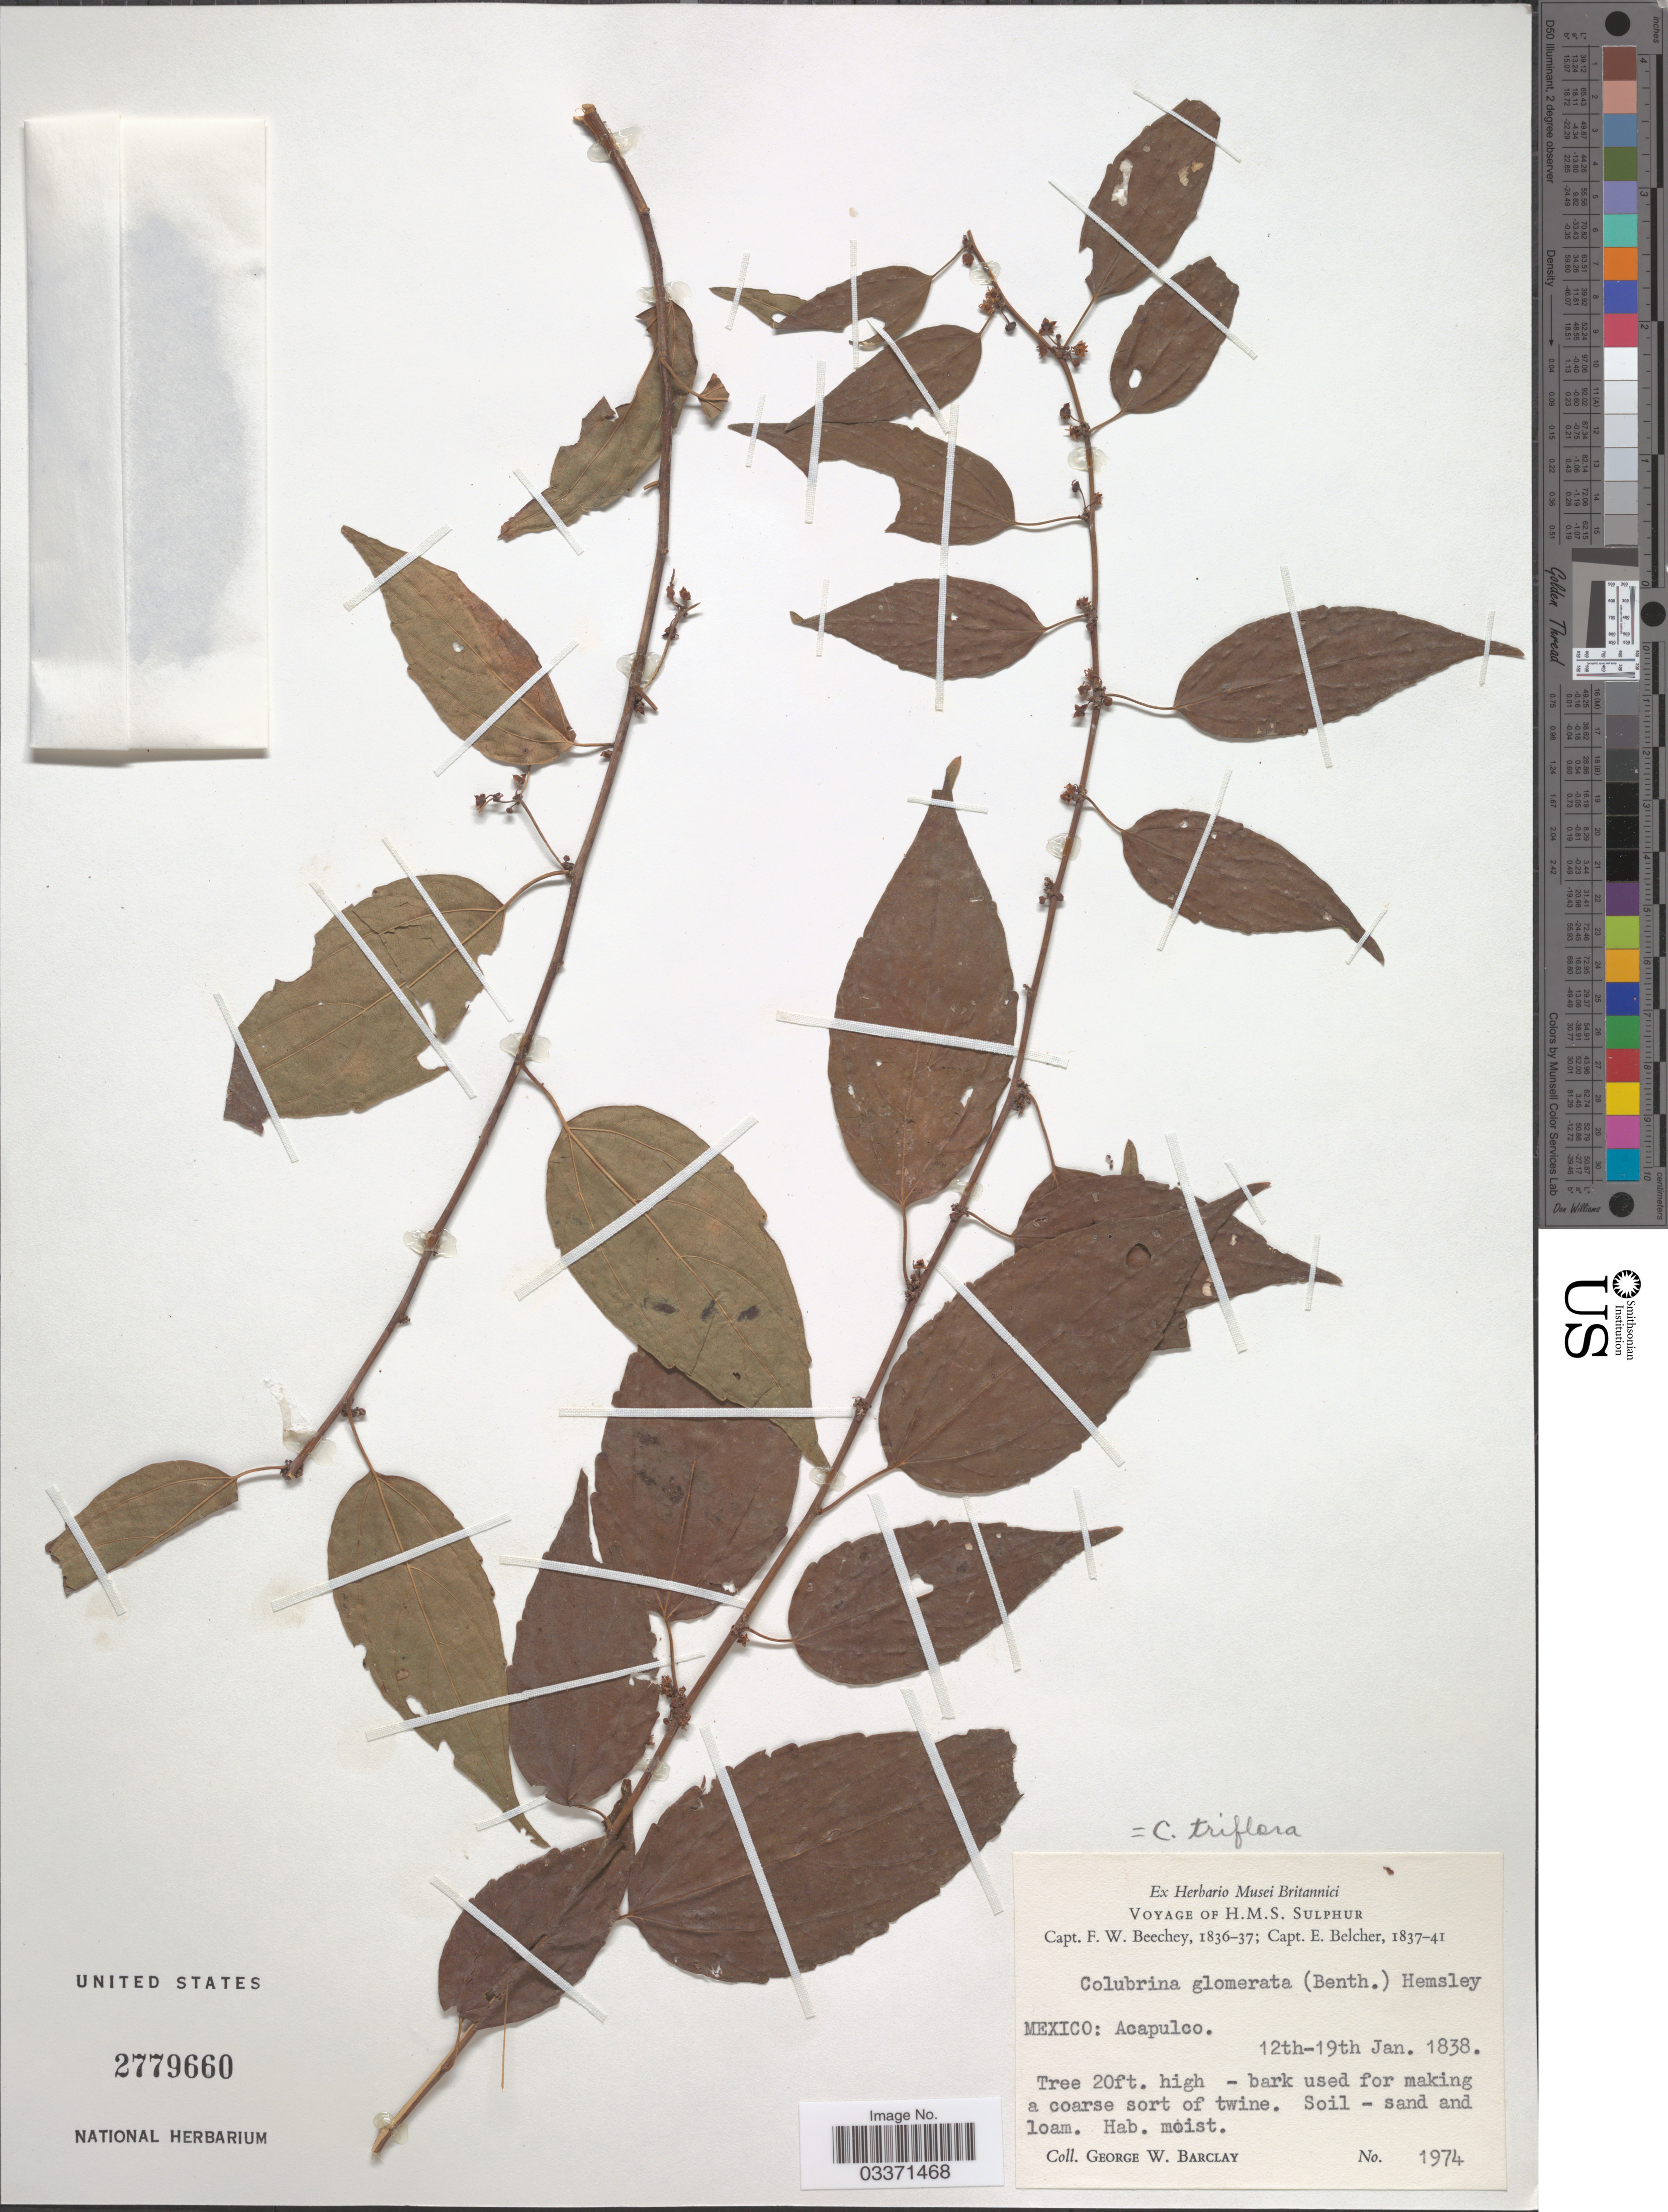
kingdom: Plantae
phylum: Tracheophyta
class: Magnoliopsida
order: Rosales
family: Rhamnaceae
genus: Colubrina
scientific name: Colubrina glabra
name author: S. Watson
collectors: G. W. Barclay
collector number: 1974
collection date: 1838-01-12/1838-01-19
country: Mexico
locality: Acapulco.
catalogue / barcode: US 2779660